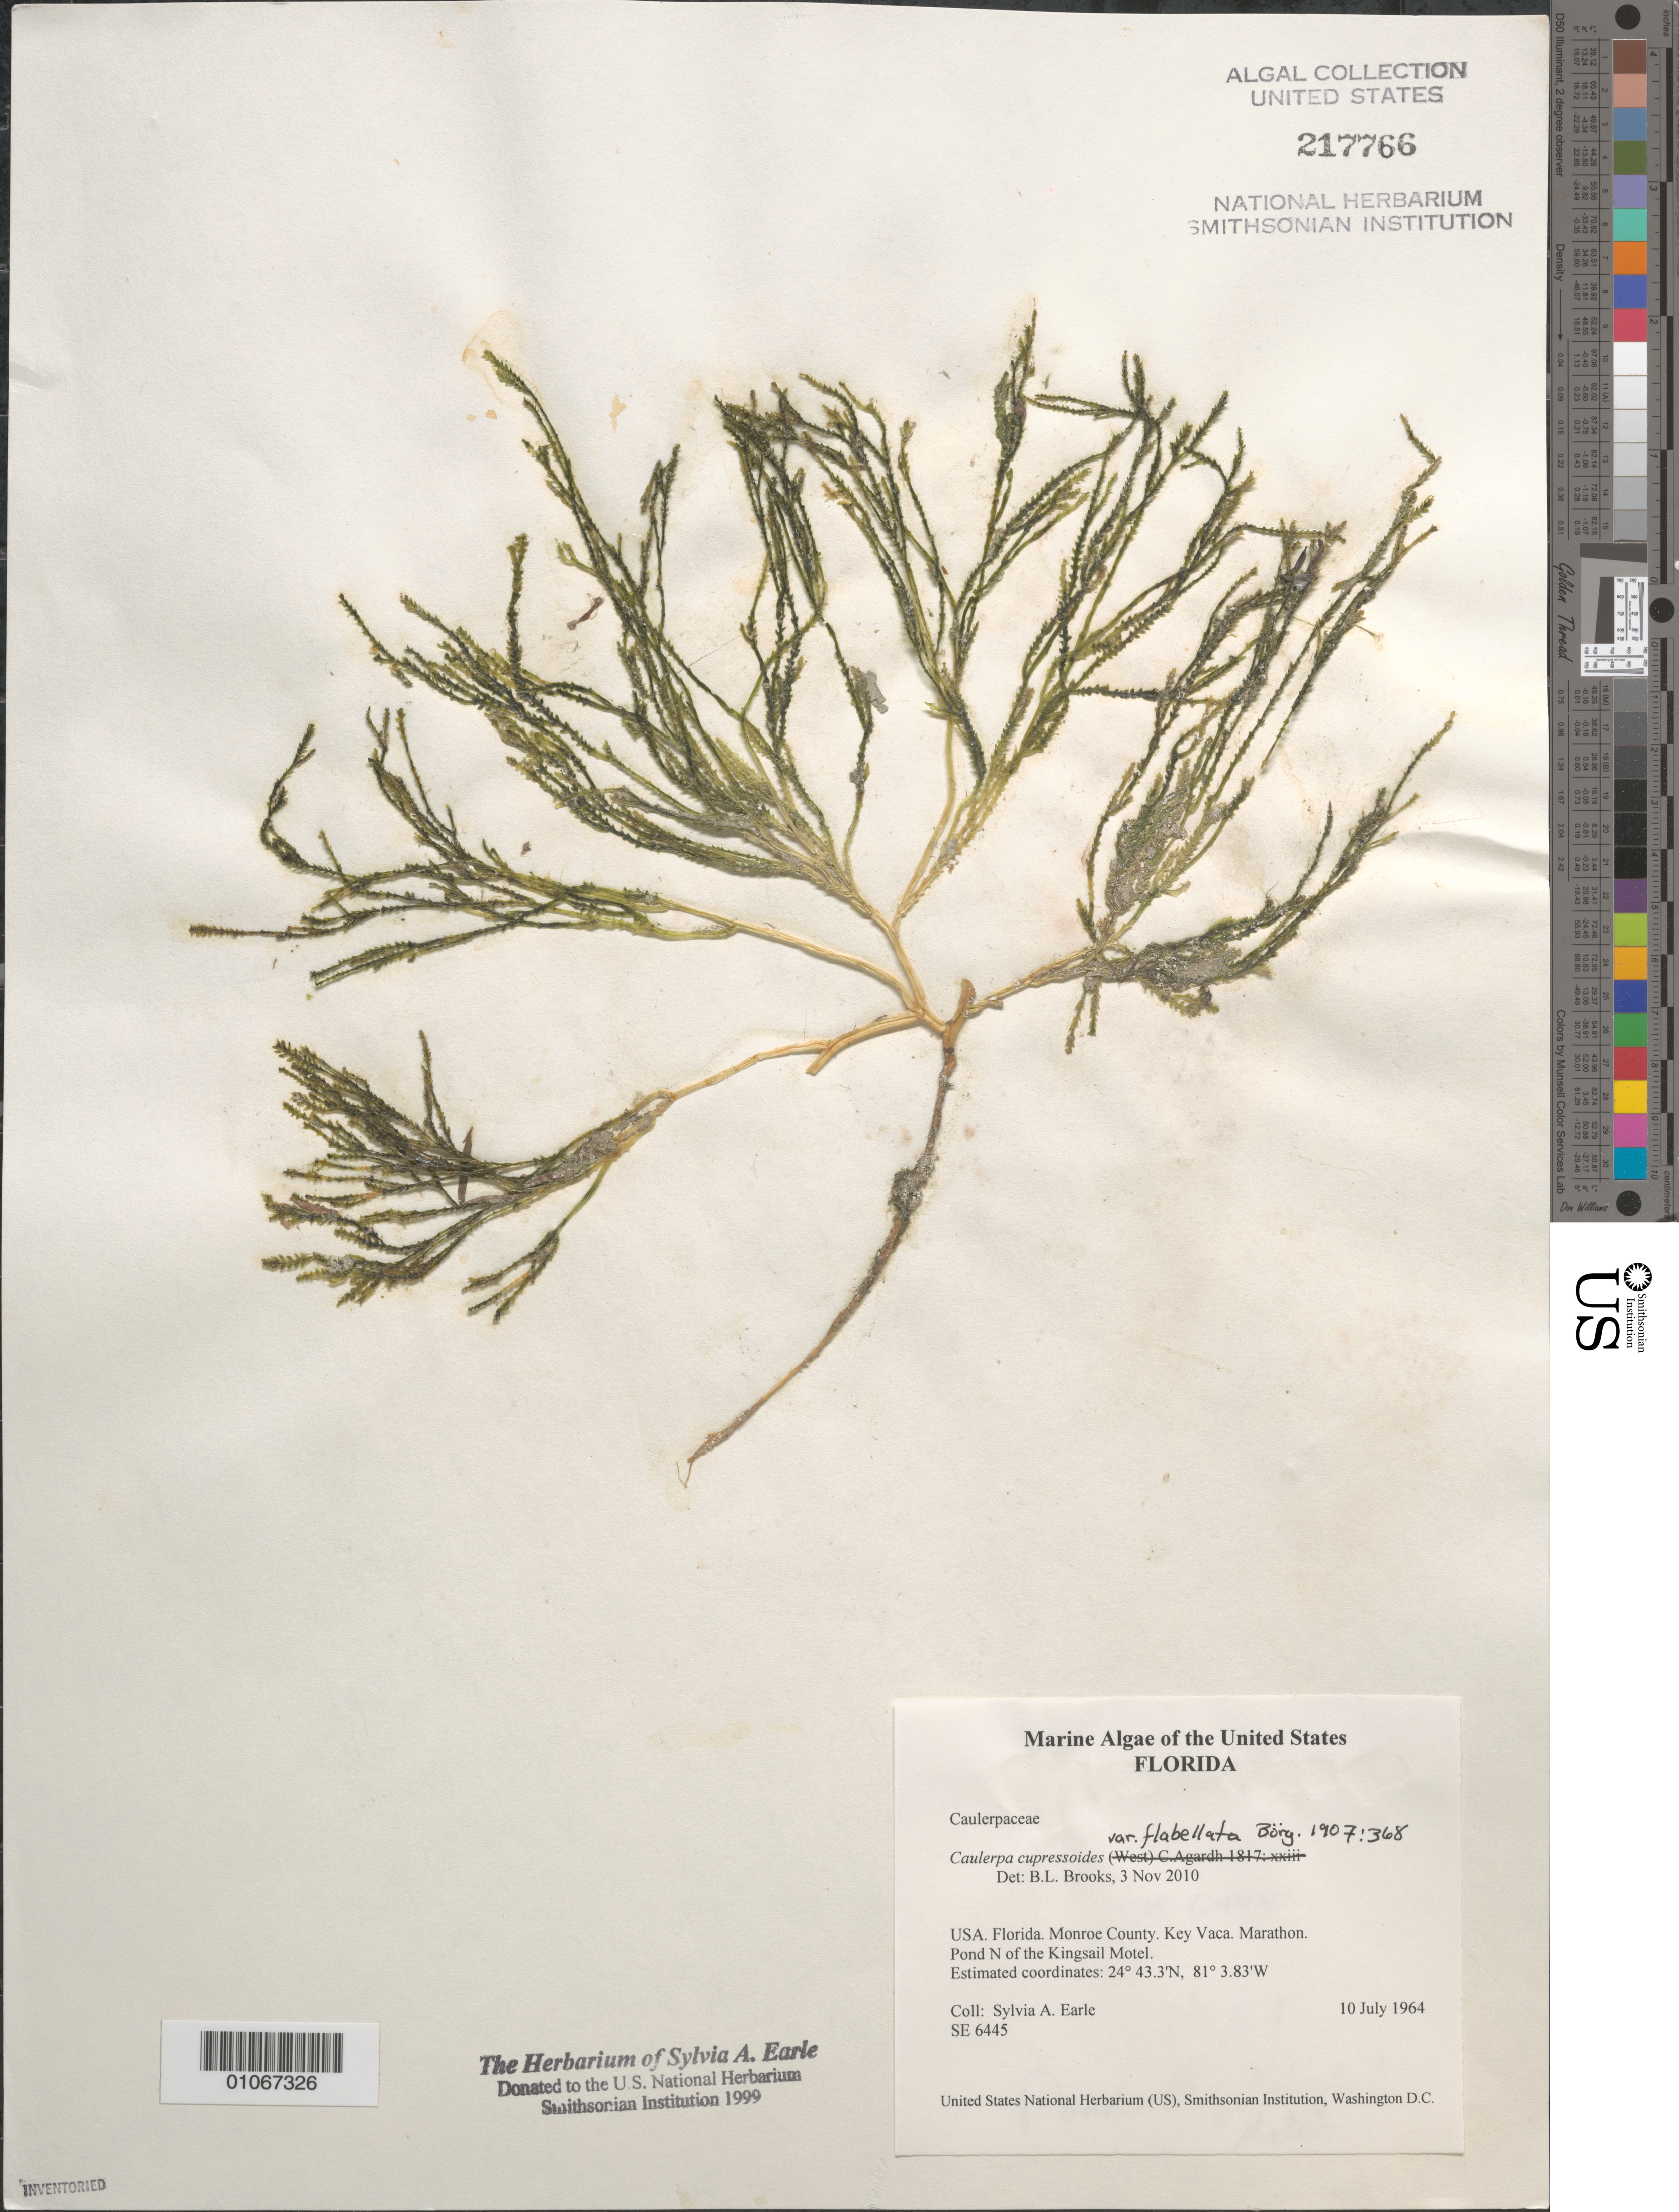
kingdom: Plantae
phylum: Chlorophyta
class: Ulvophyceae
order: Bryopsidales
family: Caulerpaceae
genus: Caulerpa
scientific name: Caulerpa cupressoides var. flabellata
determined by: Brooks, B. L., (BOT), Smithsonian Institution - National Museum of Natural History (UNITED STATES)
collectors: S. A. Earle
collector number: SE 6445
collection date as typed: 10 Jul 1964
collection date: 1964-07-10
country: United States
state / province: Florida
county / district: Monroe County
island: Key Vaca [Vaca Key]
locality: Marathon, pond north of Kingsail Motel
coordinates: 24 43.3'N, 81 3.83'W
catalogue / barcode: US 217766